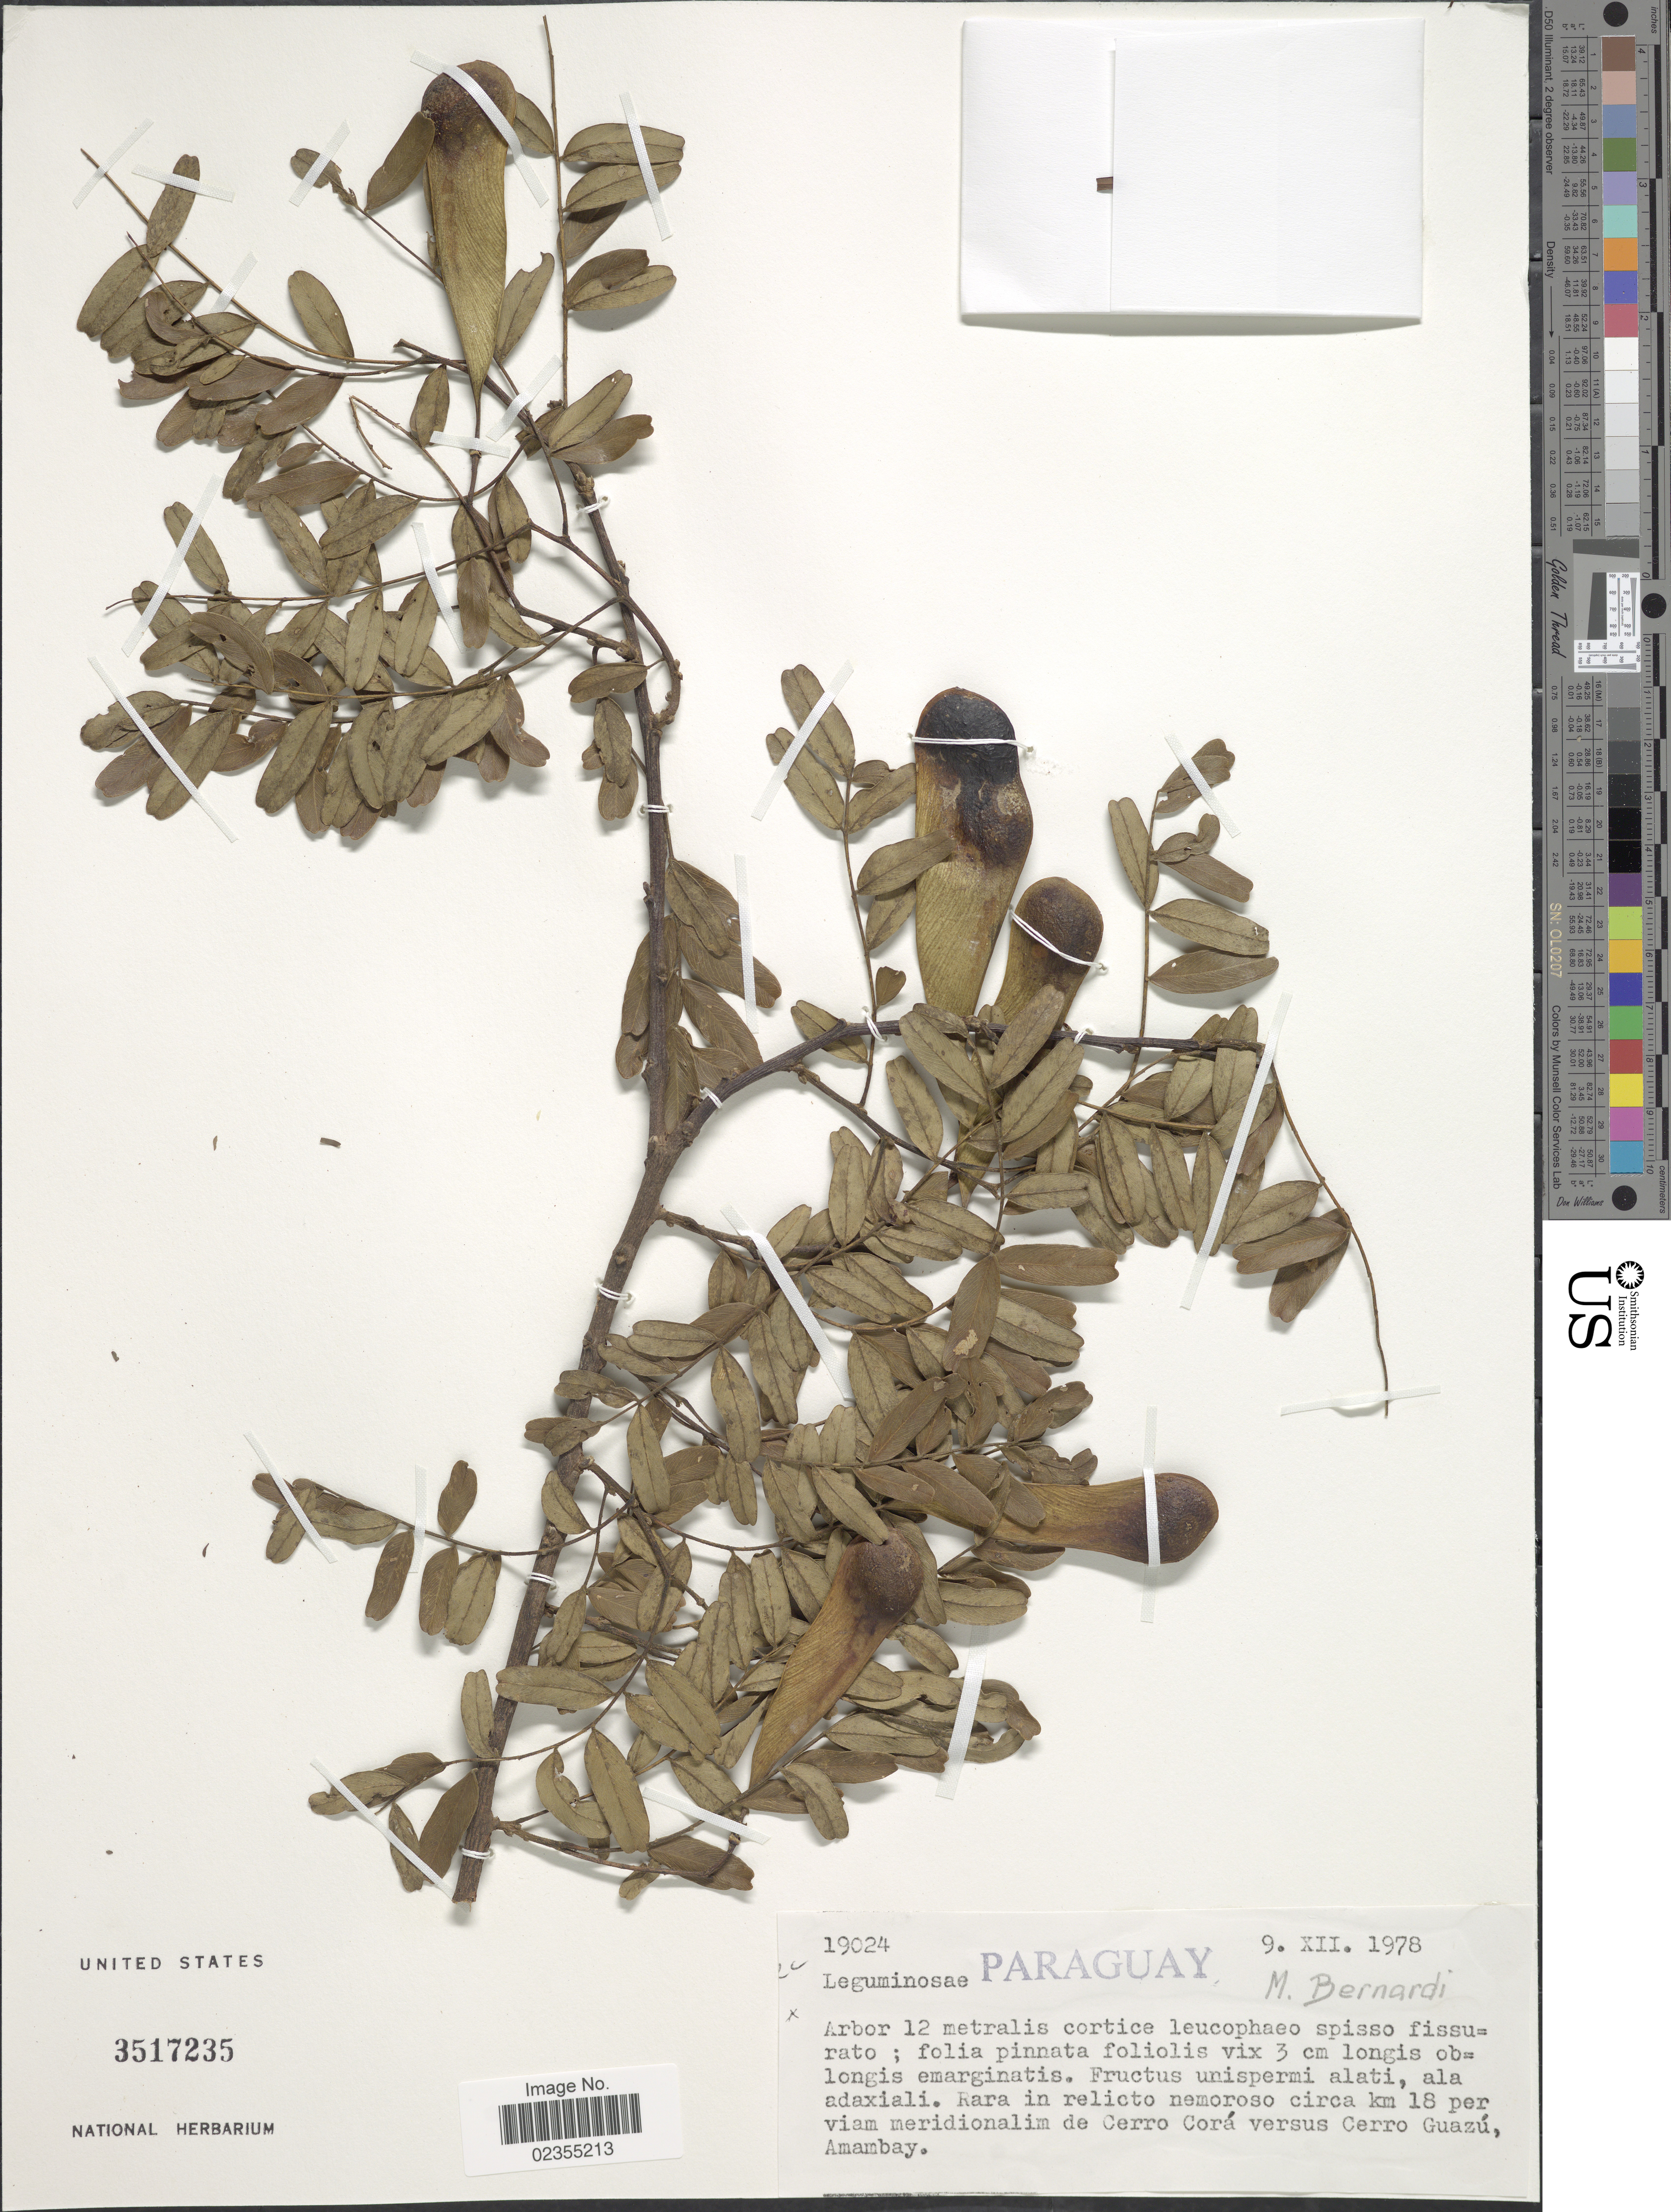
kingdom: Plantae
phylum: Tracheophyta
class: Magnoliopsida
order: Fabales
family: Fabaceae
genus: Platypodium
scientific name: Platypodium elegans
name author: Vogel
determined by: Mansano, V. F.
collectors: M. Bernardi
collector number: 19024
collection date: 1978-12-09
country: Paraguay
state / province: Amambay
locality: Rara in relicto nemoroso circa km 18 per viam meridionalim de Cerro Corá versus Cerro Guazú, Amambay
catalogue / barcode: US 3517235